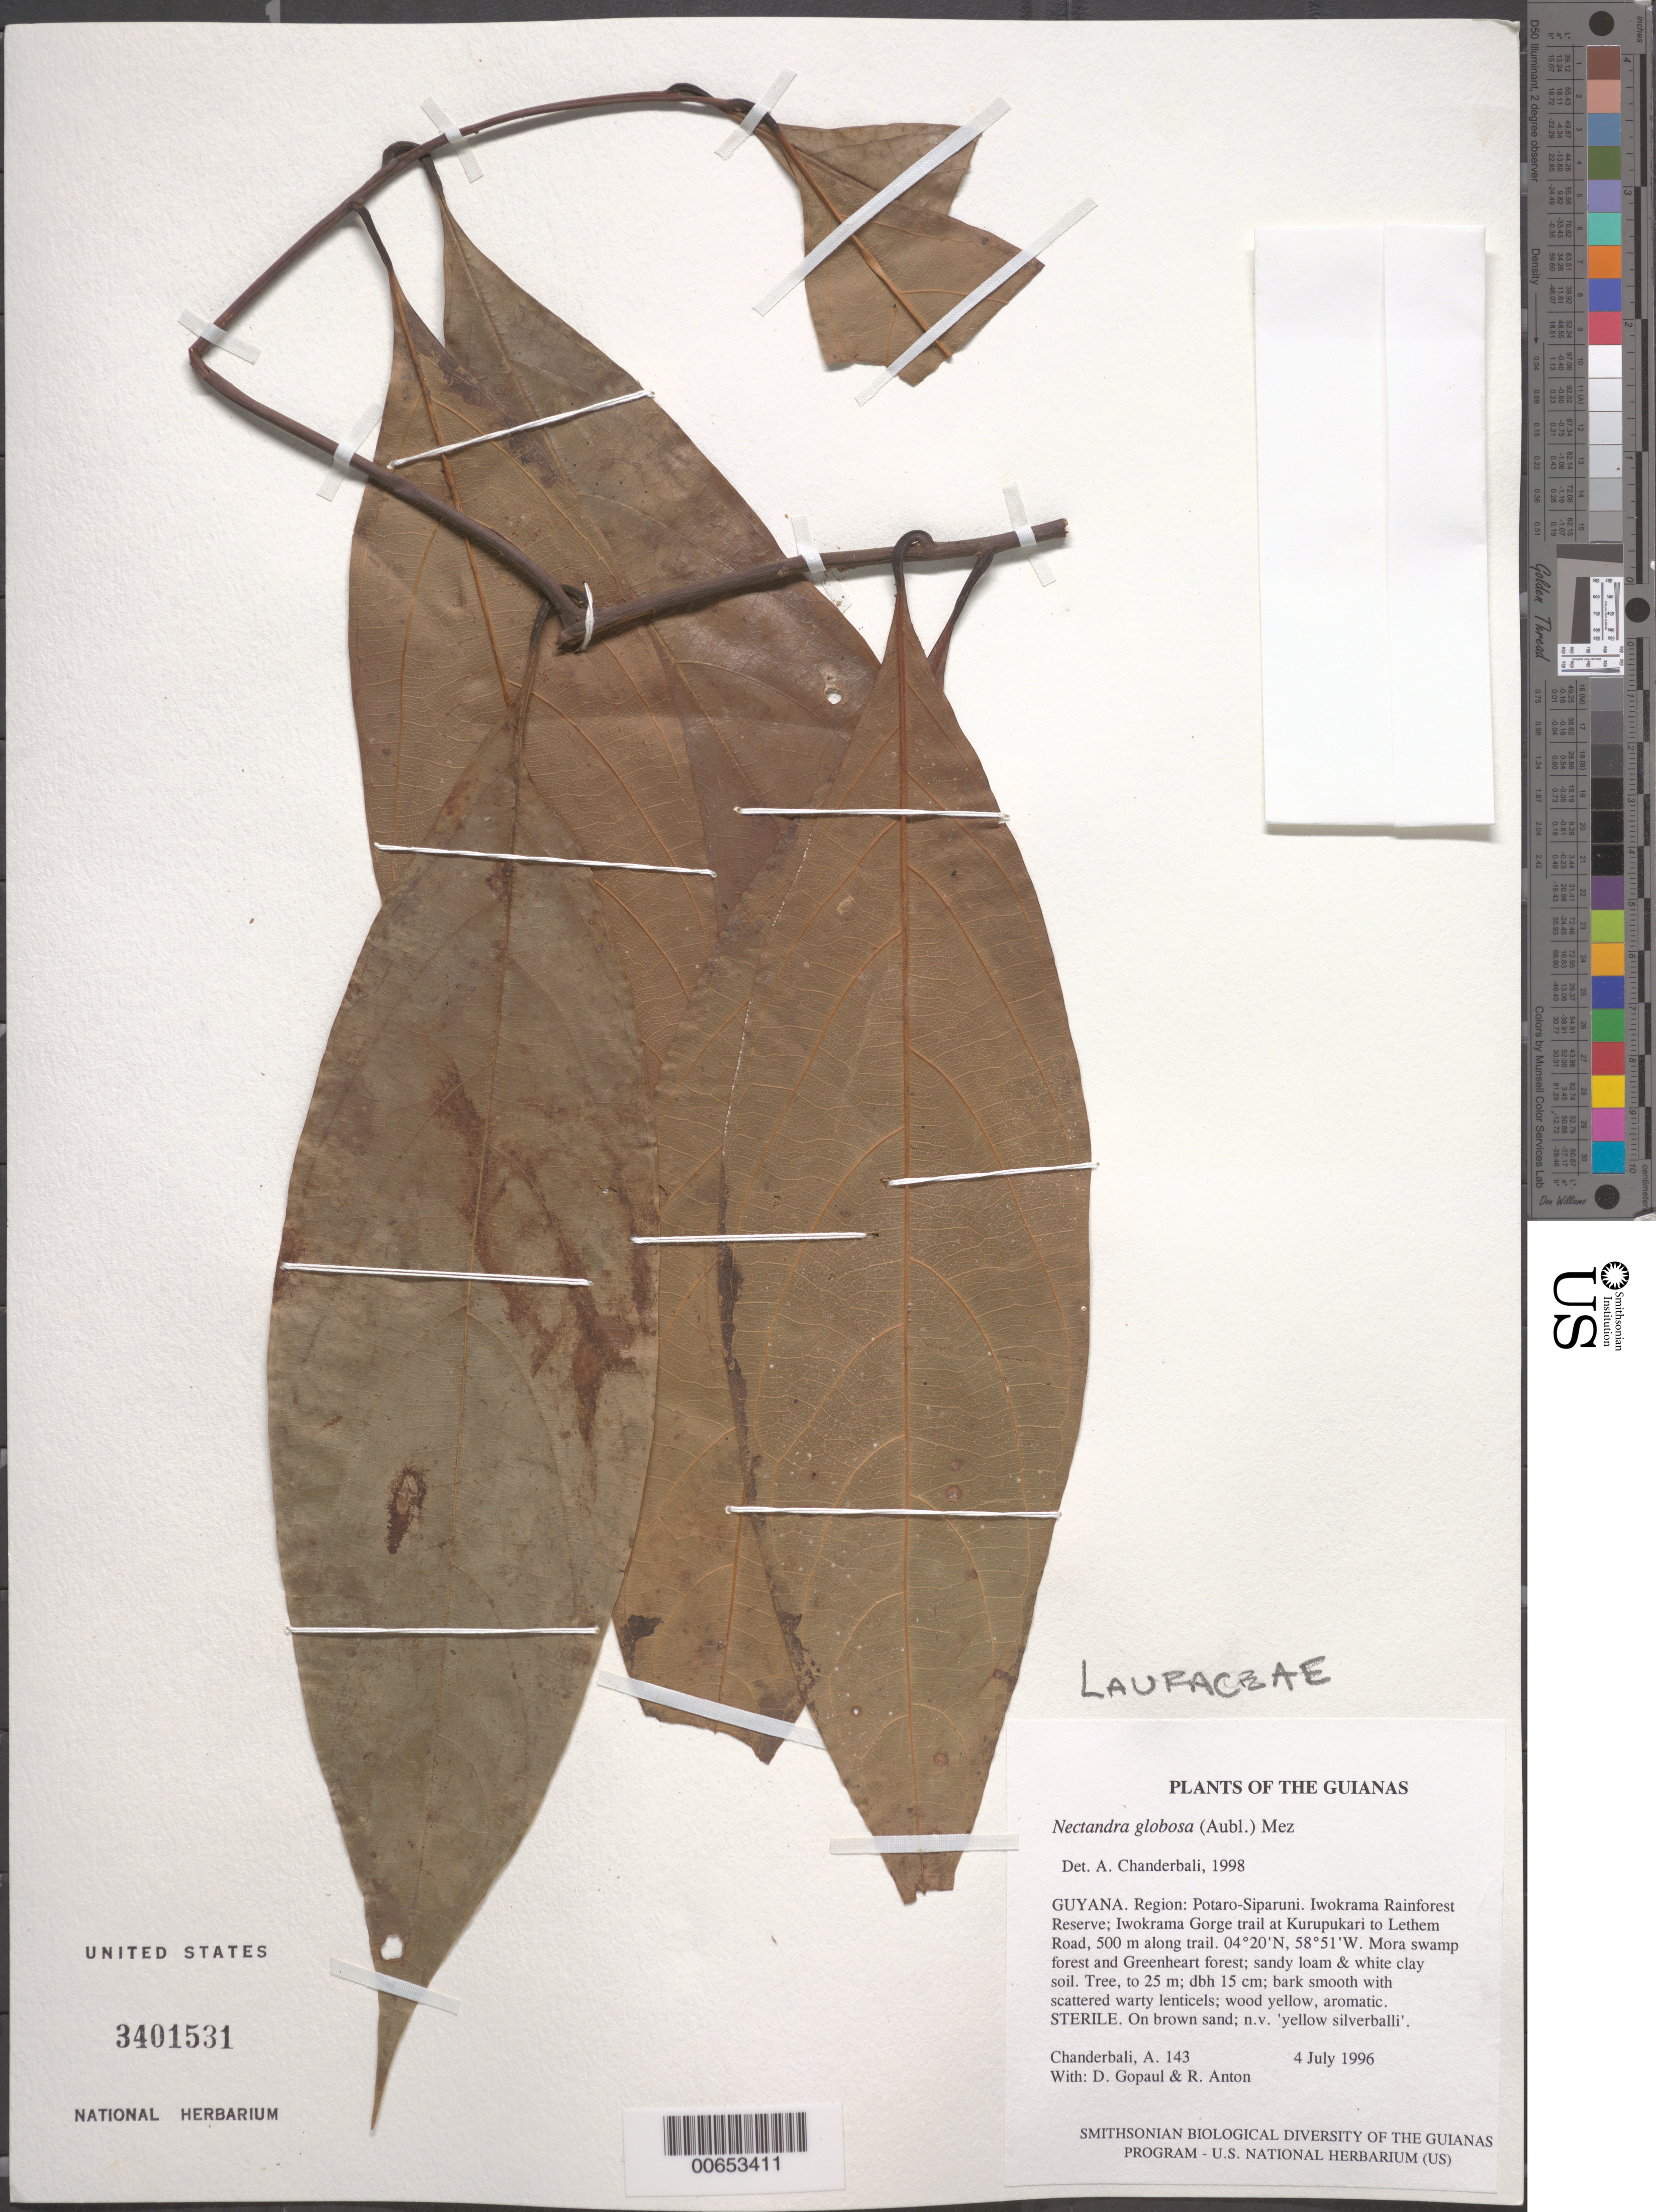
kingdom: Plantae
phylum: Tracheophyta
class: Magnoliopsida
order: Laurales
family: Lauraceae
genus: Nectandra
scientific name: Nectandra globosa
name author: (Aubl.) Mez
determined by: Chanderbali, Andre Shashi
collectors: A. S. Chanderbali, D. Gopaul & R. Anton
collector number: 143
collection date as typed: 4 July 1996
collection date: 1996-07-04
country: Guyana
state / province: Potaro-Siparuni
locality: Iwokrama Rainforest Reserve; Iwokrama Gorge trail at Kurupukari to Lethem Road, 500 m along trail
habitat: Mora swamp forest and Greenheart forest; sandy loam & white clay soil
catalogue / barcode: US 3401531